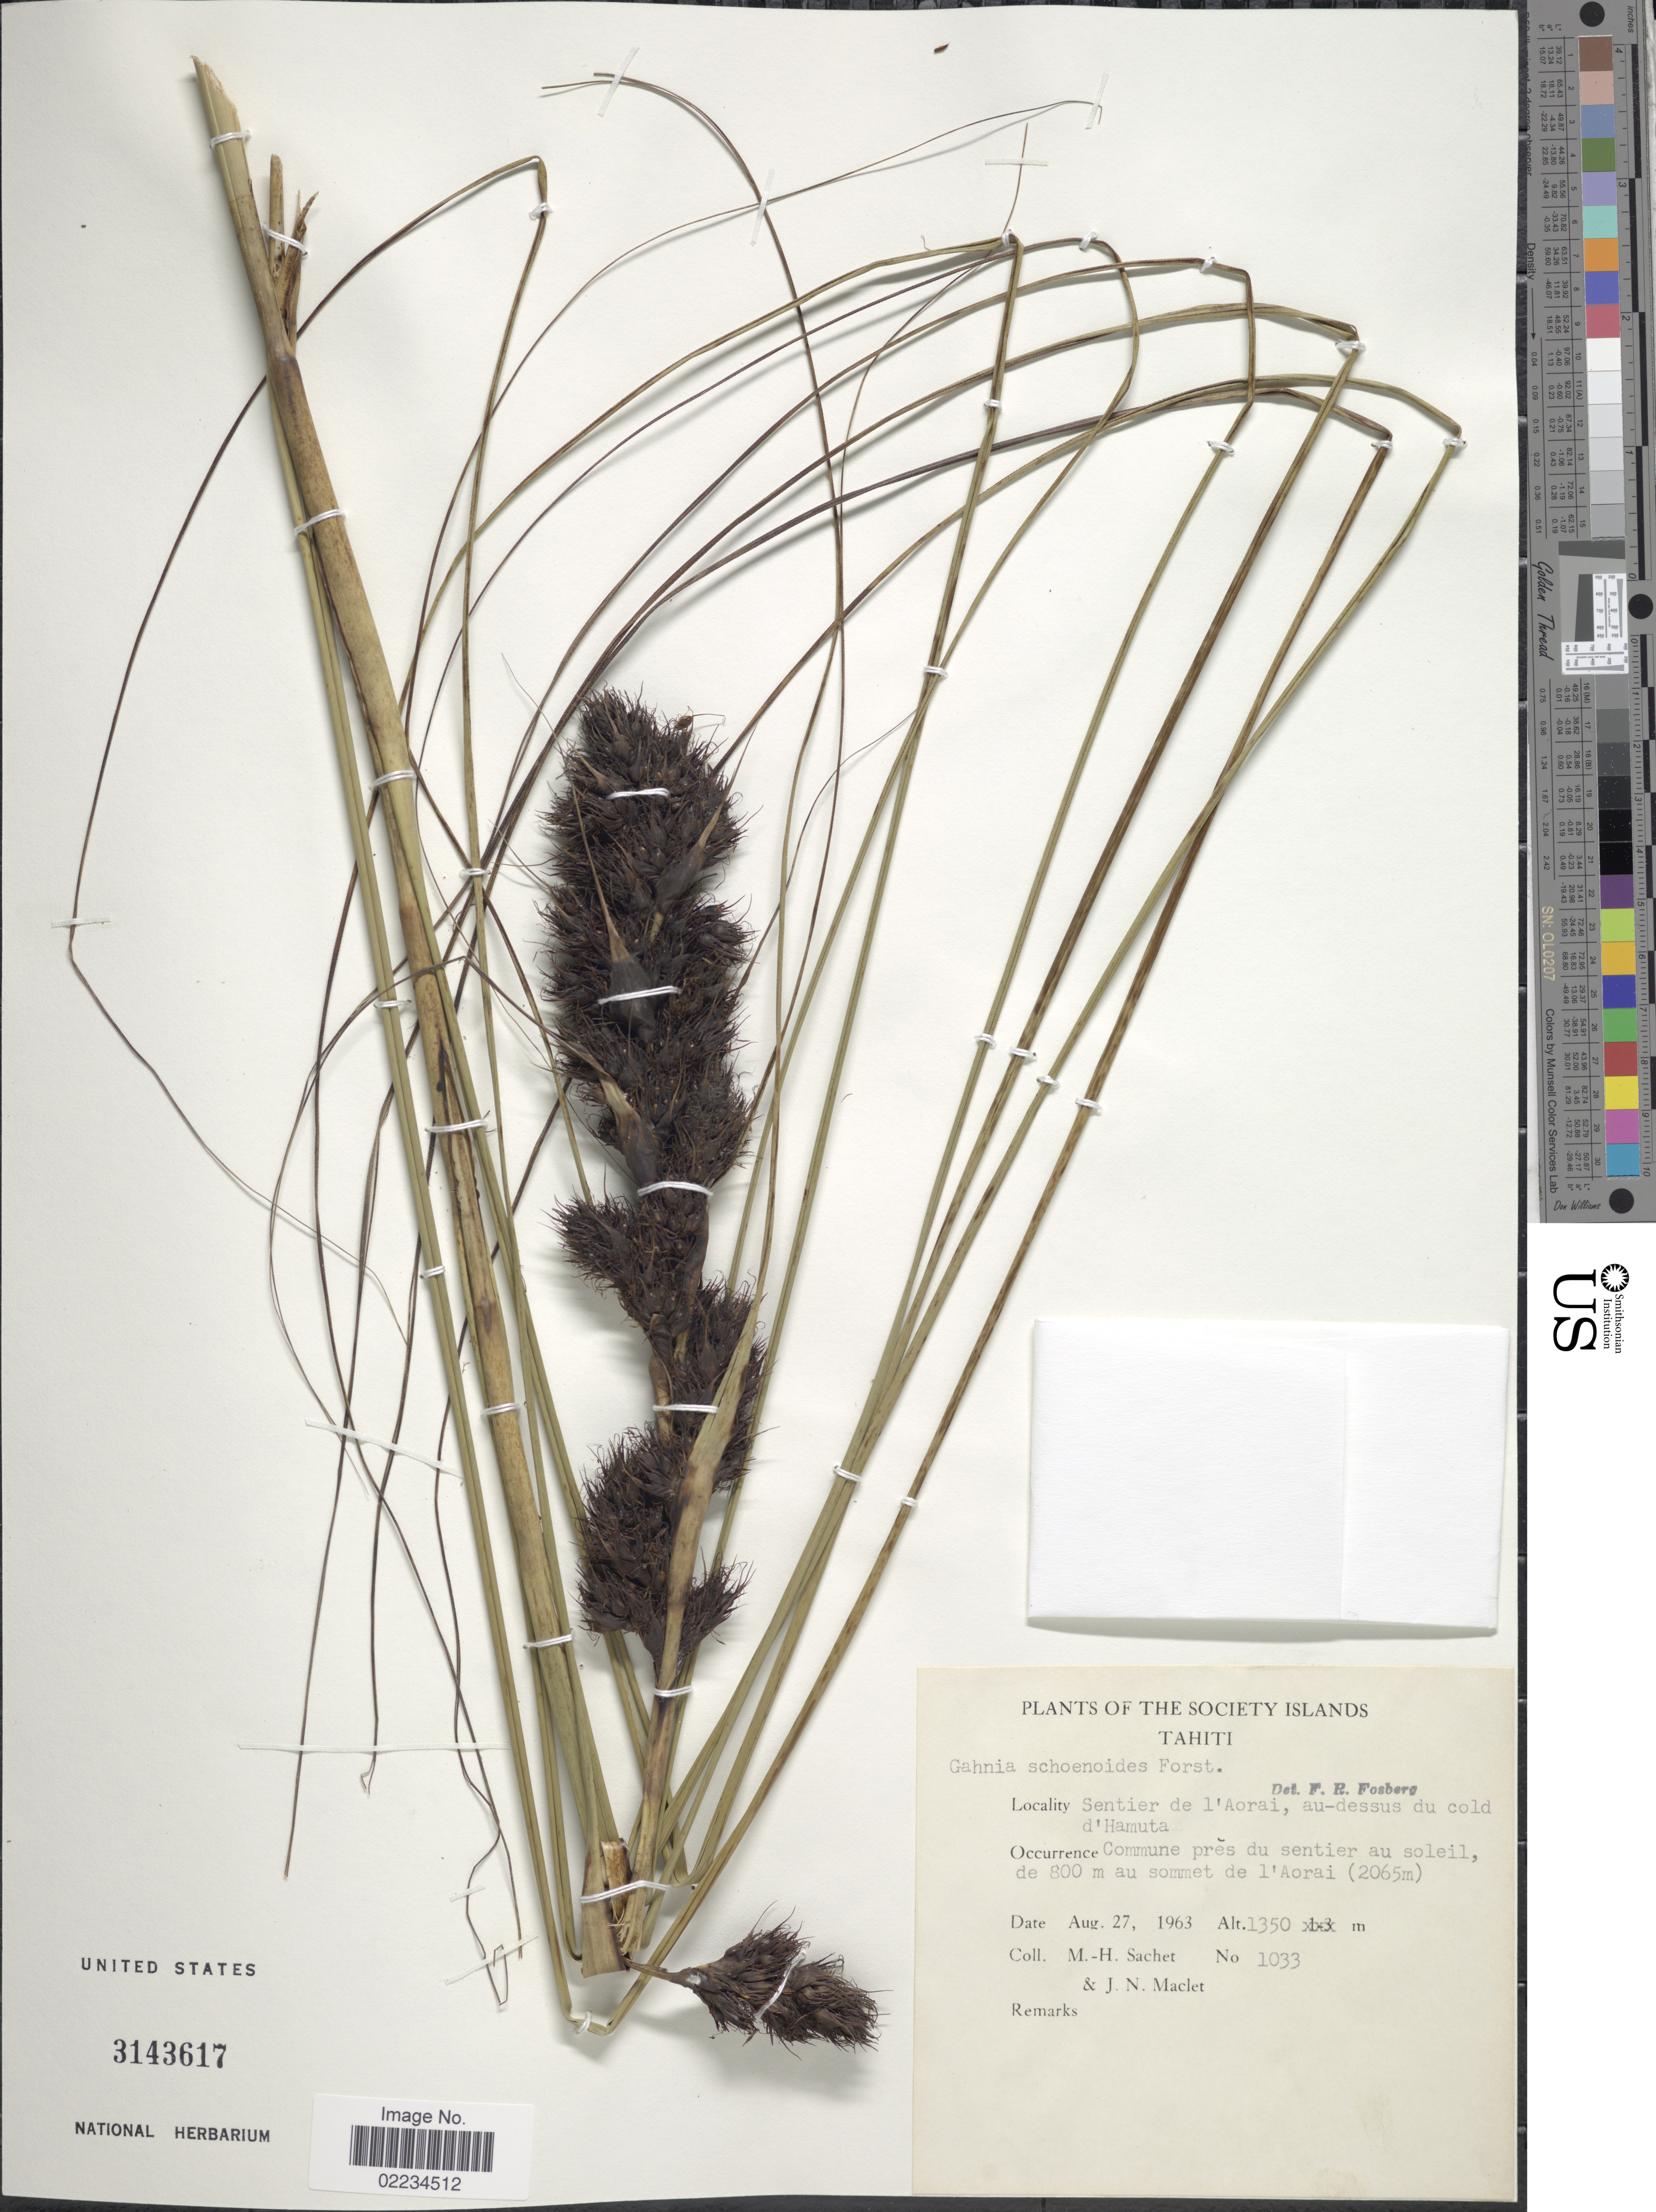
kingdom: Plantae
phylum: Tracheophyta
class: Liliopsida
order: Poales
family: Cyperaceae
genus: Gahnia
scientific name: Gahnia schoenoides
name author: G. Forst.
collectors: M.-H. Sachet & J. Maclet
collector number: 1033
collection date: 1963-08-27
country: French Polynesia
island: Tahiti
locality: The Society Islands, Tahiti, Sentier de l'Aorai, au-dessus au soleil, de 800 m au sommet de l'Aorai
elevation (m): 1350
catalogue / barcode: US 3143617